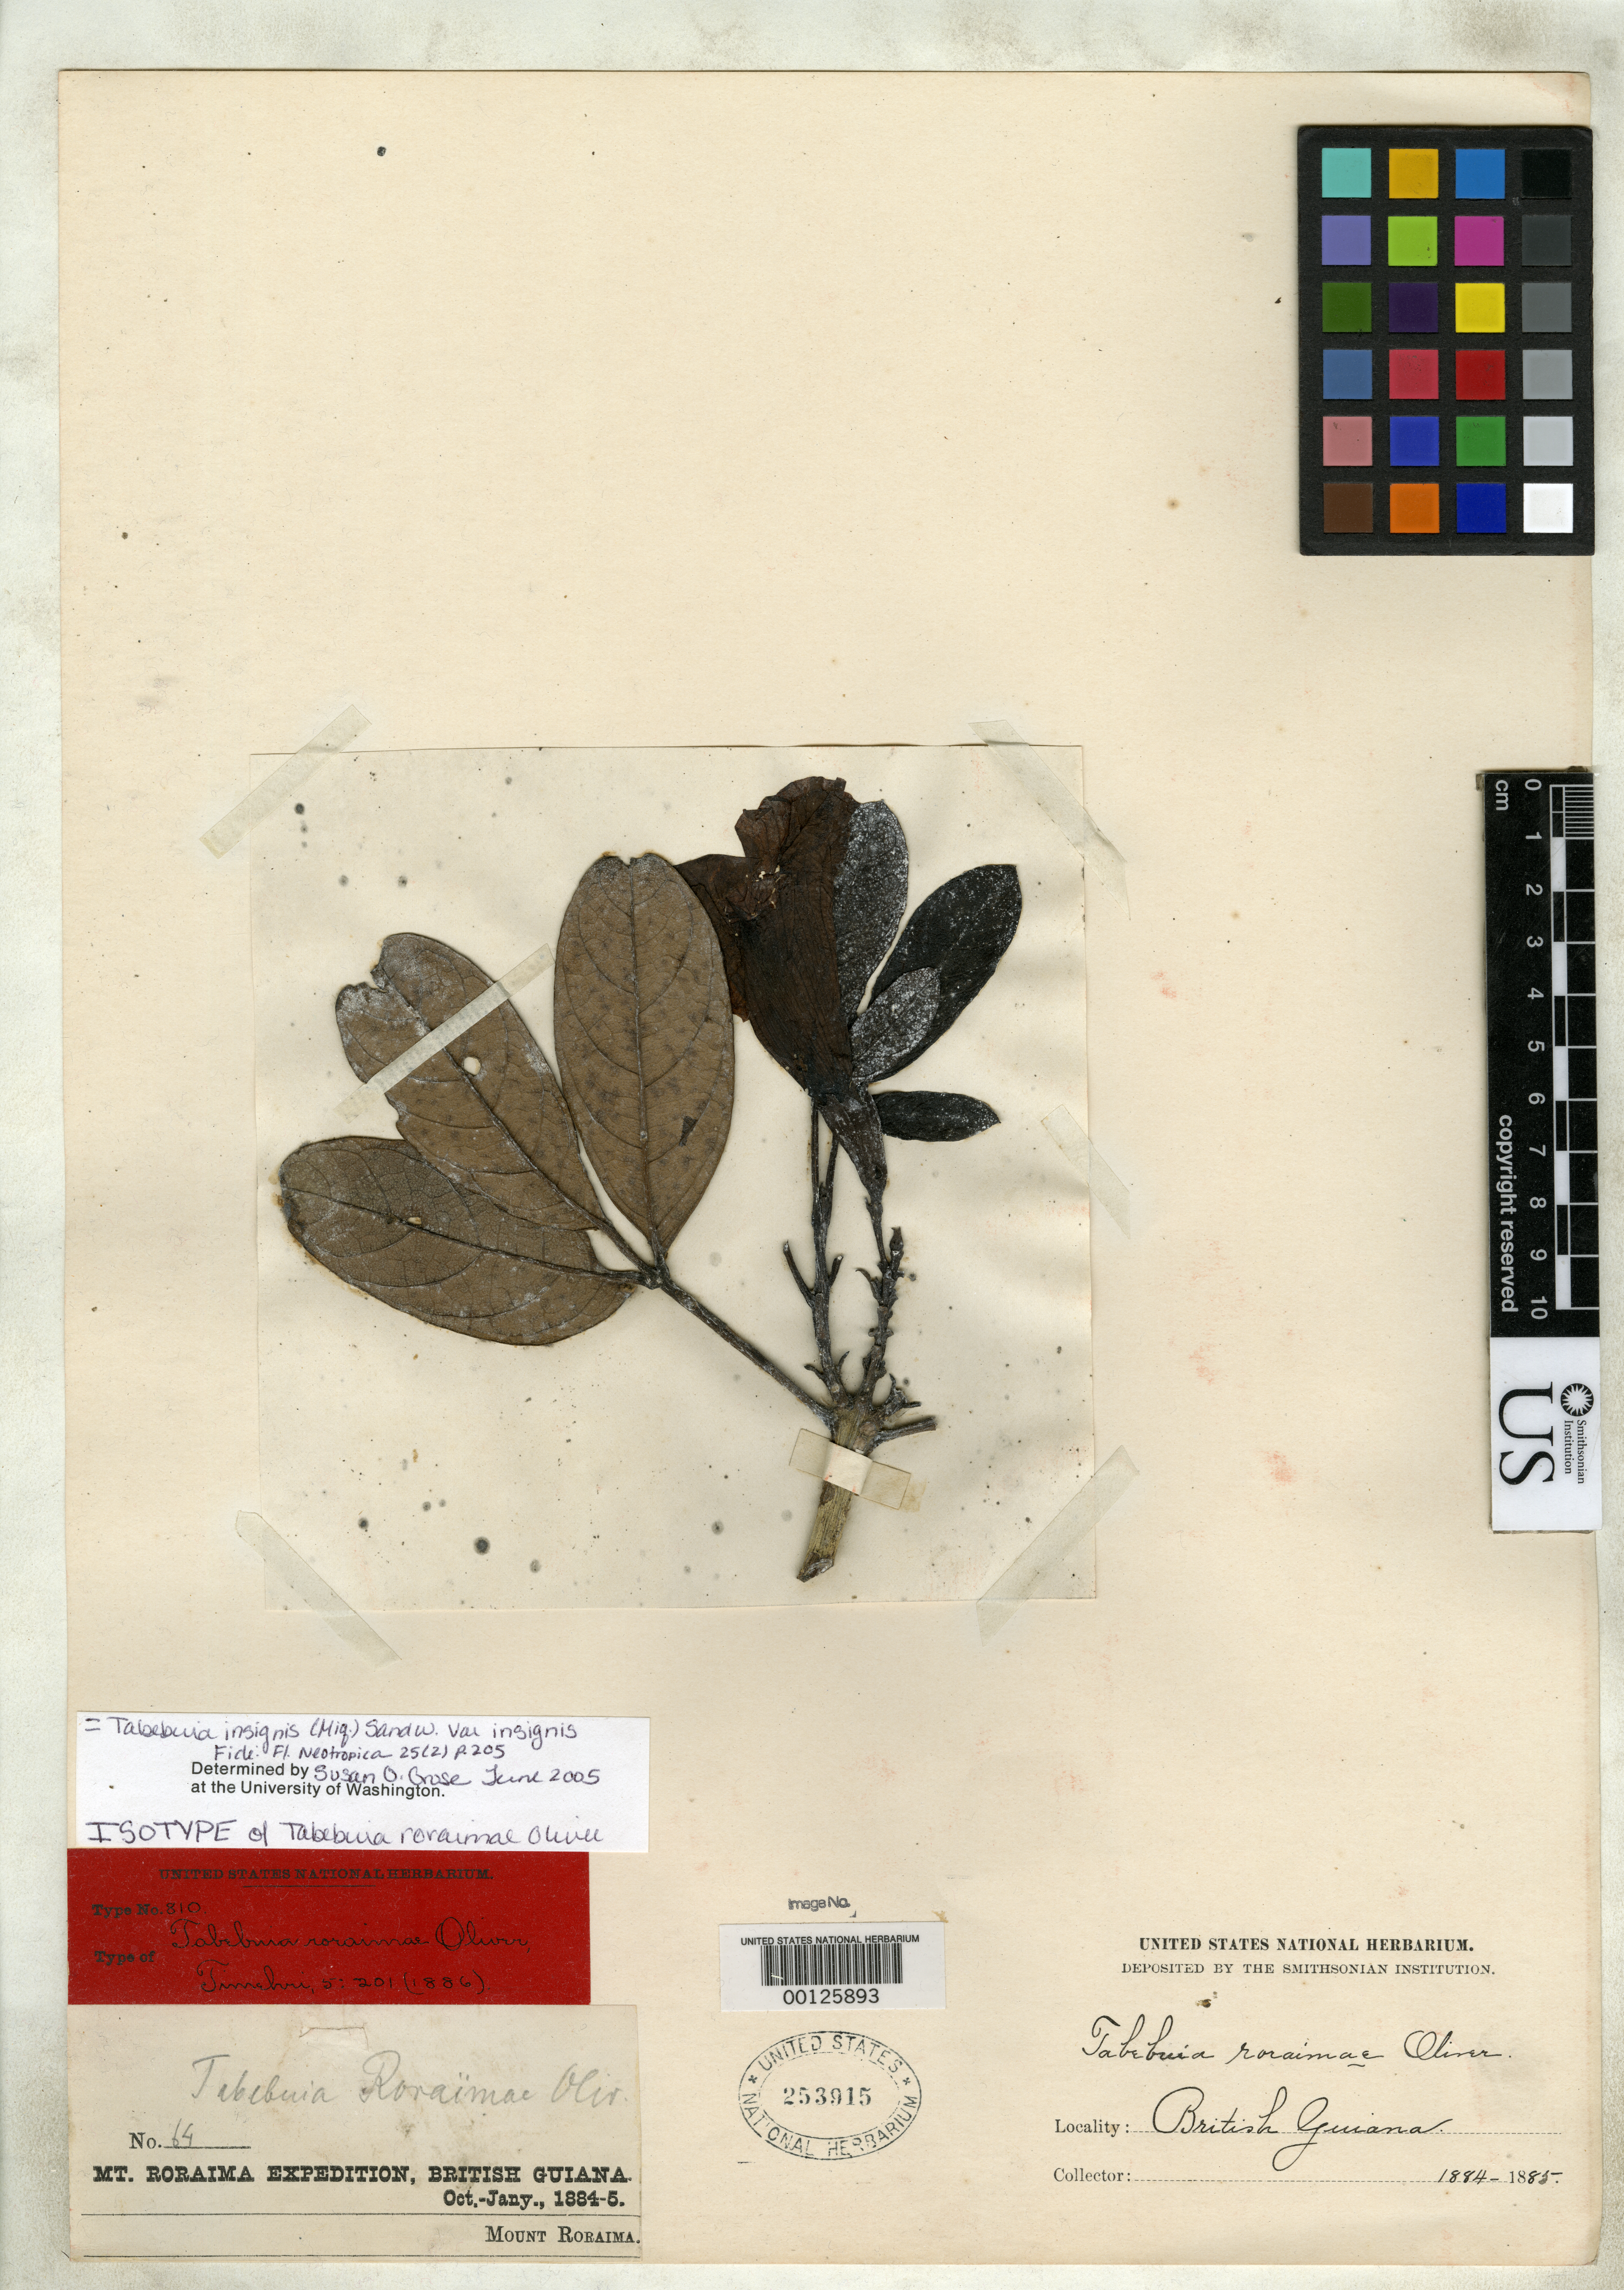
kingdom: Plantae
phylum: Tracheophyta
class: Magnoliopsida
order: Lamiales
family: Bignoniaceae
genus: Tabebuia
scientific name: Tabebuia roraimae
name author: Oliv.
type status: Isotype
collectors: E. F. im Thurn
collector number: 64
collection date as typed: Oct 1884 to -- Jan 1885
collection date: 1884-10/1885-01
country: Guyana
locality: Mt. Roraima; alt. 5000 ft.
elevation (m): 1524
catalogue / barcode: US 253915